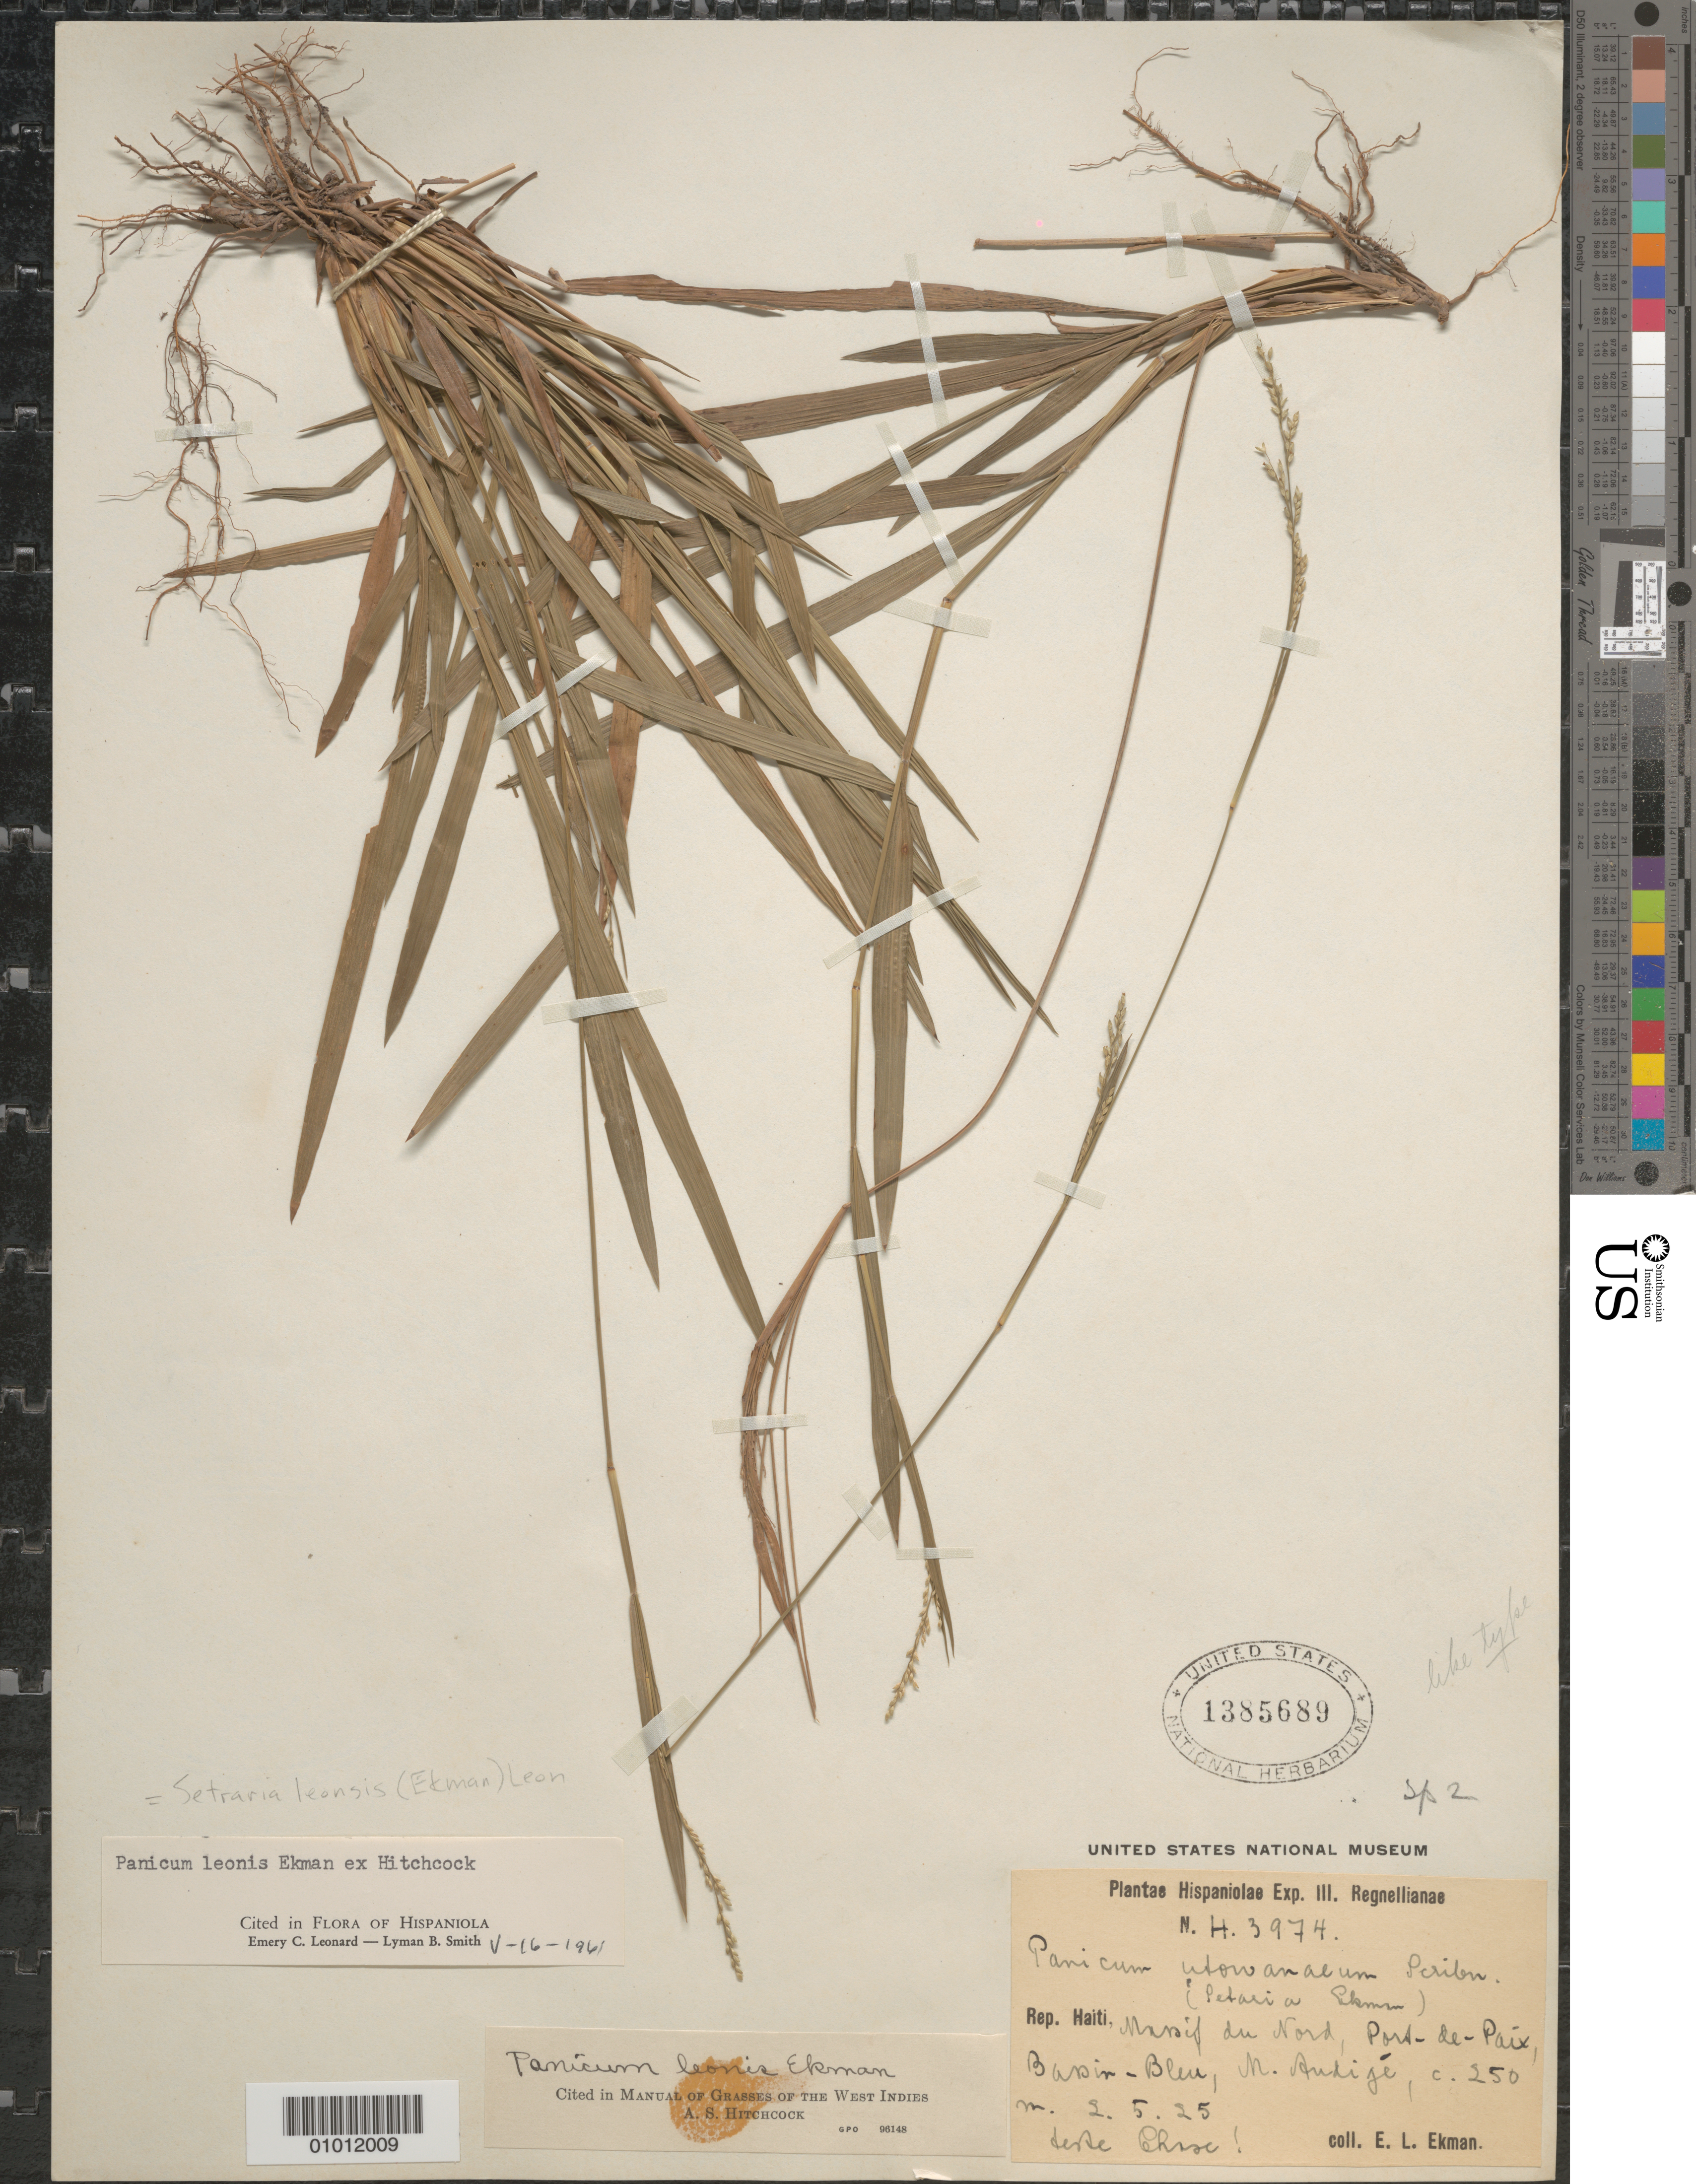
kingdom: Plantae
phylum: Tracheophyta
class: Liliopsida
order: Poales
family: Poaceae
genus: Setaria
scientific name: Setaria leonis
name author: (Ekman) León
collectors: E. L. Ekman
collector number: H 3974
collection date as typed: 02 May 1925 or 05 Feb 1925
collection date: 1925-02-05 or 1925-05-02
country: British Virgin Islands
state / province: Guana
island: Guana I.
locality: Masif du Nord, Port-de-Paix, Basin-Bleu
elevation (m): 250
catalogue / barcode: US 1385689